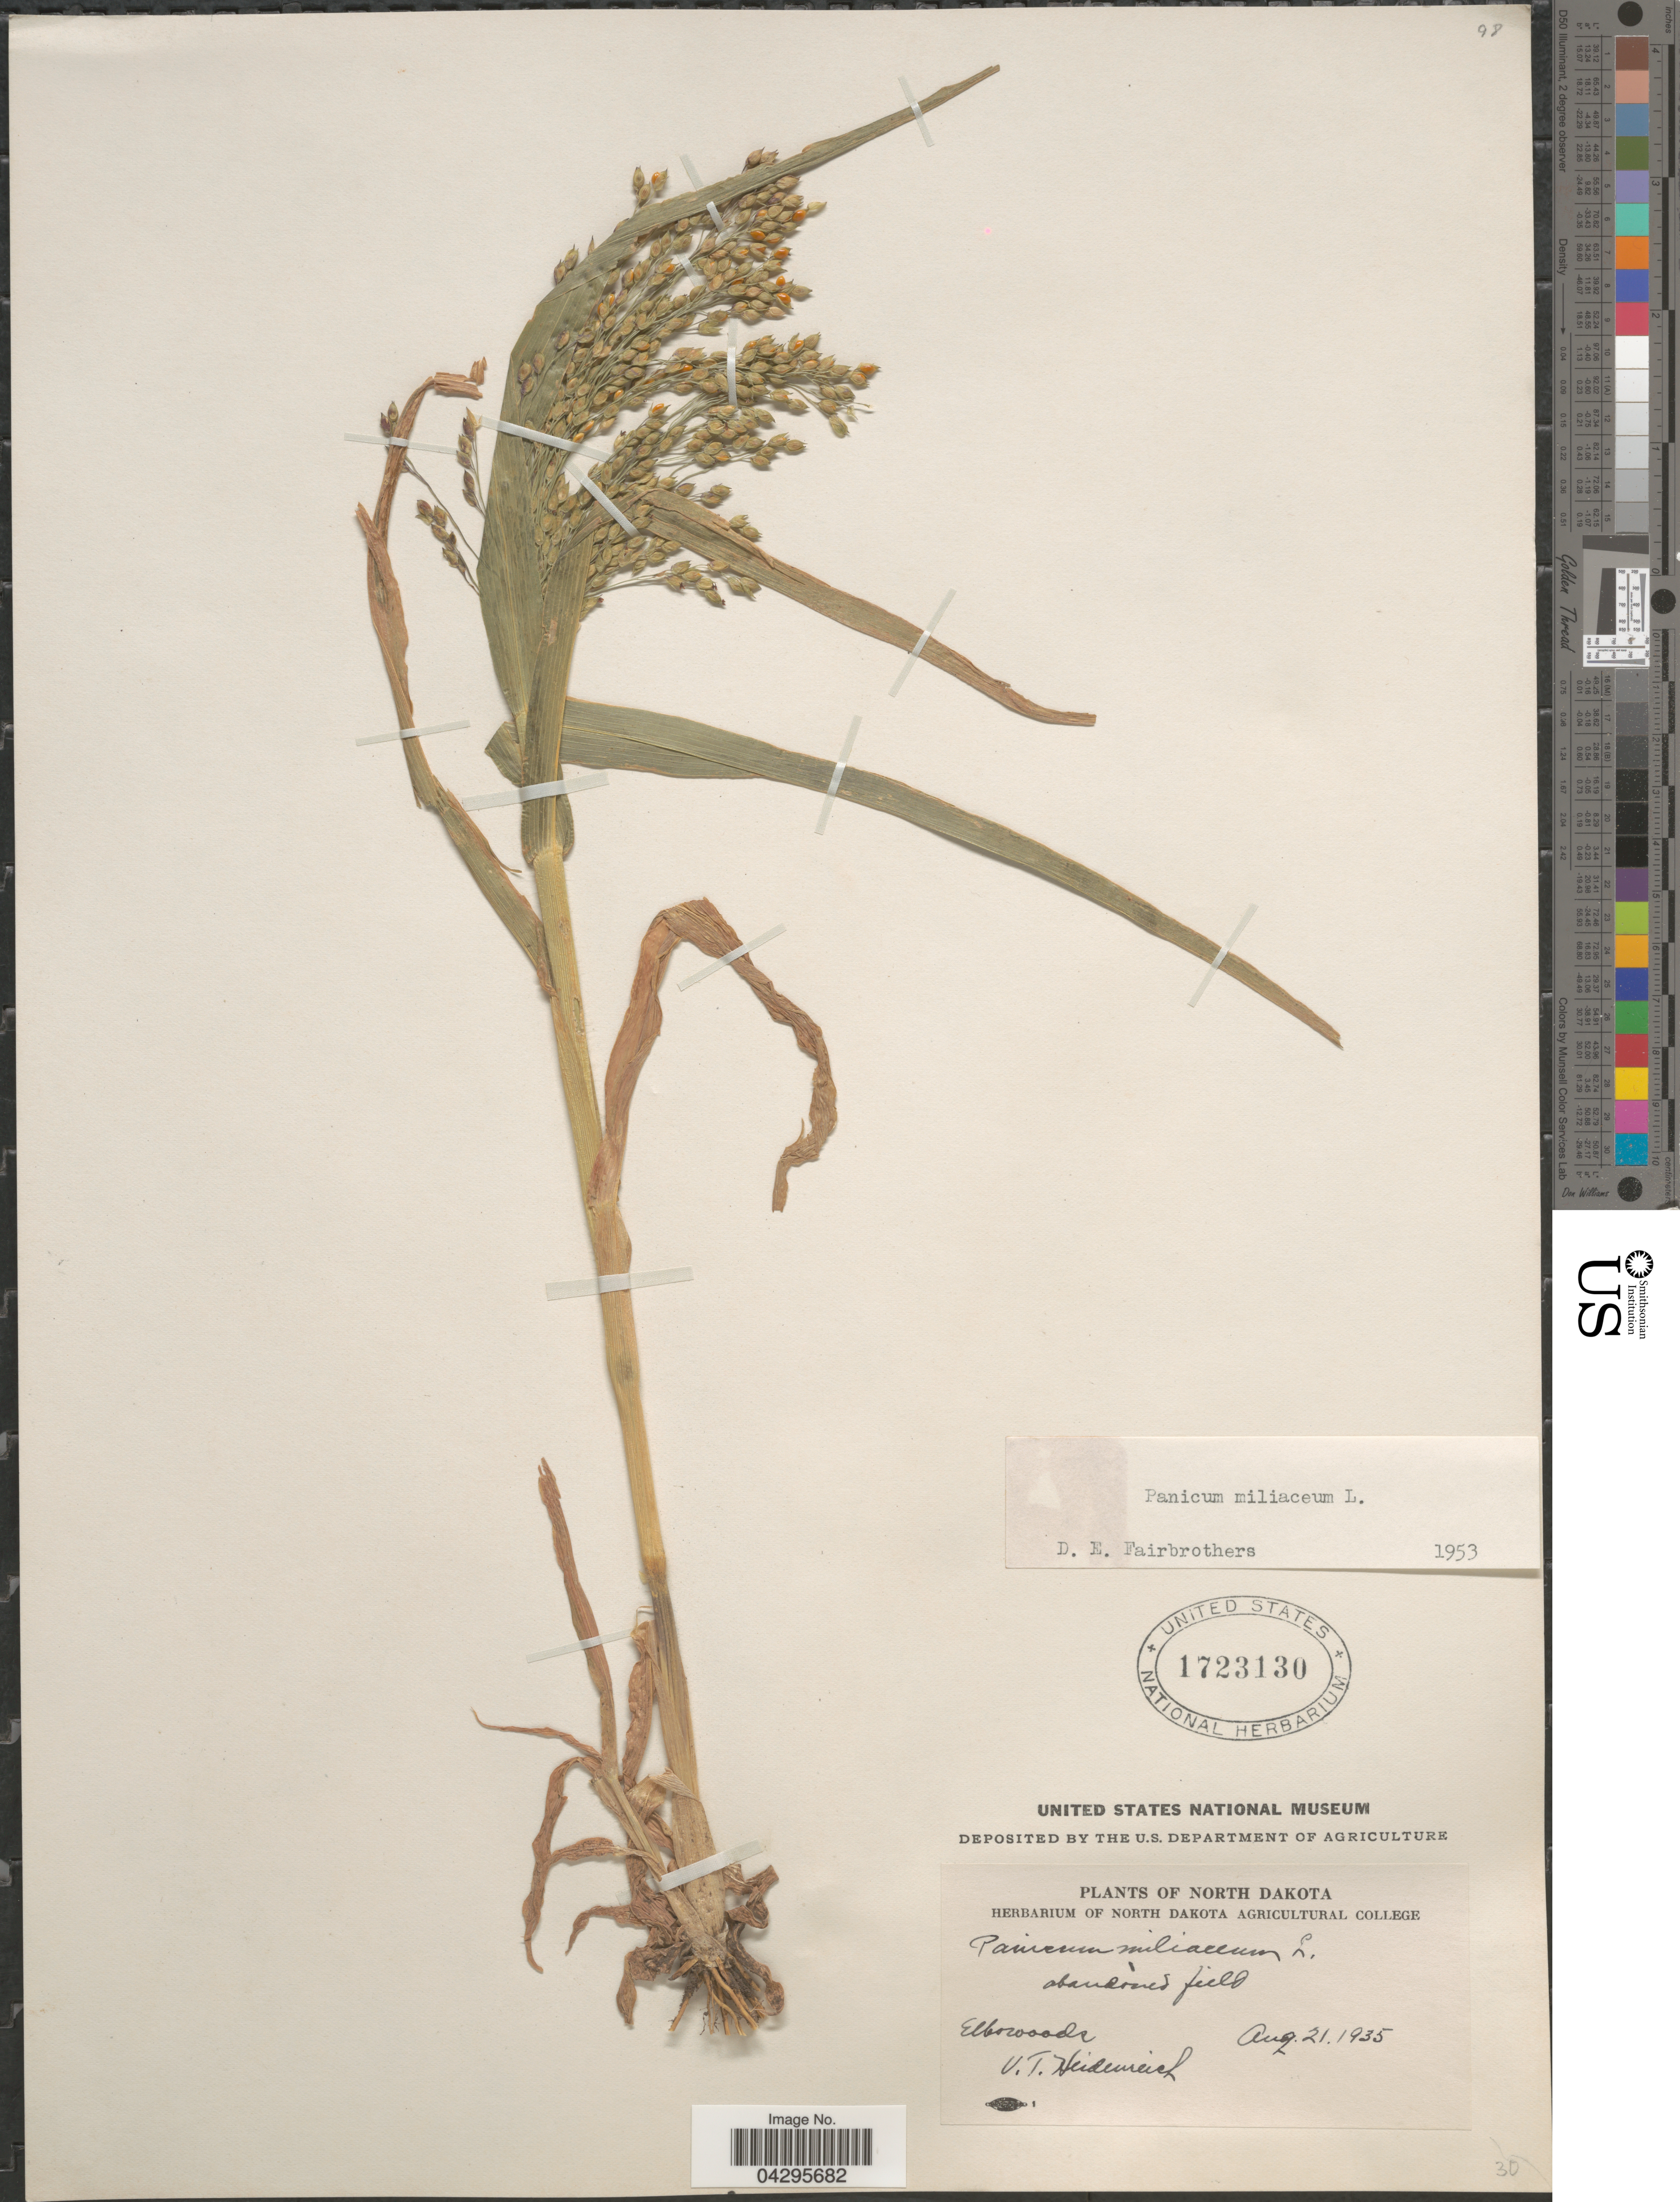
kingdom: Plantae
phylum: Tracheophyta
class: Liliopsida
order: Poales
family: Poaceae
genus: Panicum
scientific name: Panicum miliaceum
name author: L.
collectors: V. Heidenreich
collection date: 1935-08-21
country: United States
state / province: North Dakota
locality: Abandoned field. Elkswoods.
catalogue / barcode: US 1723130